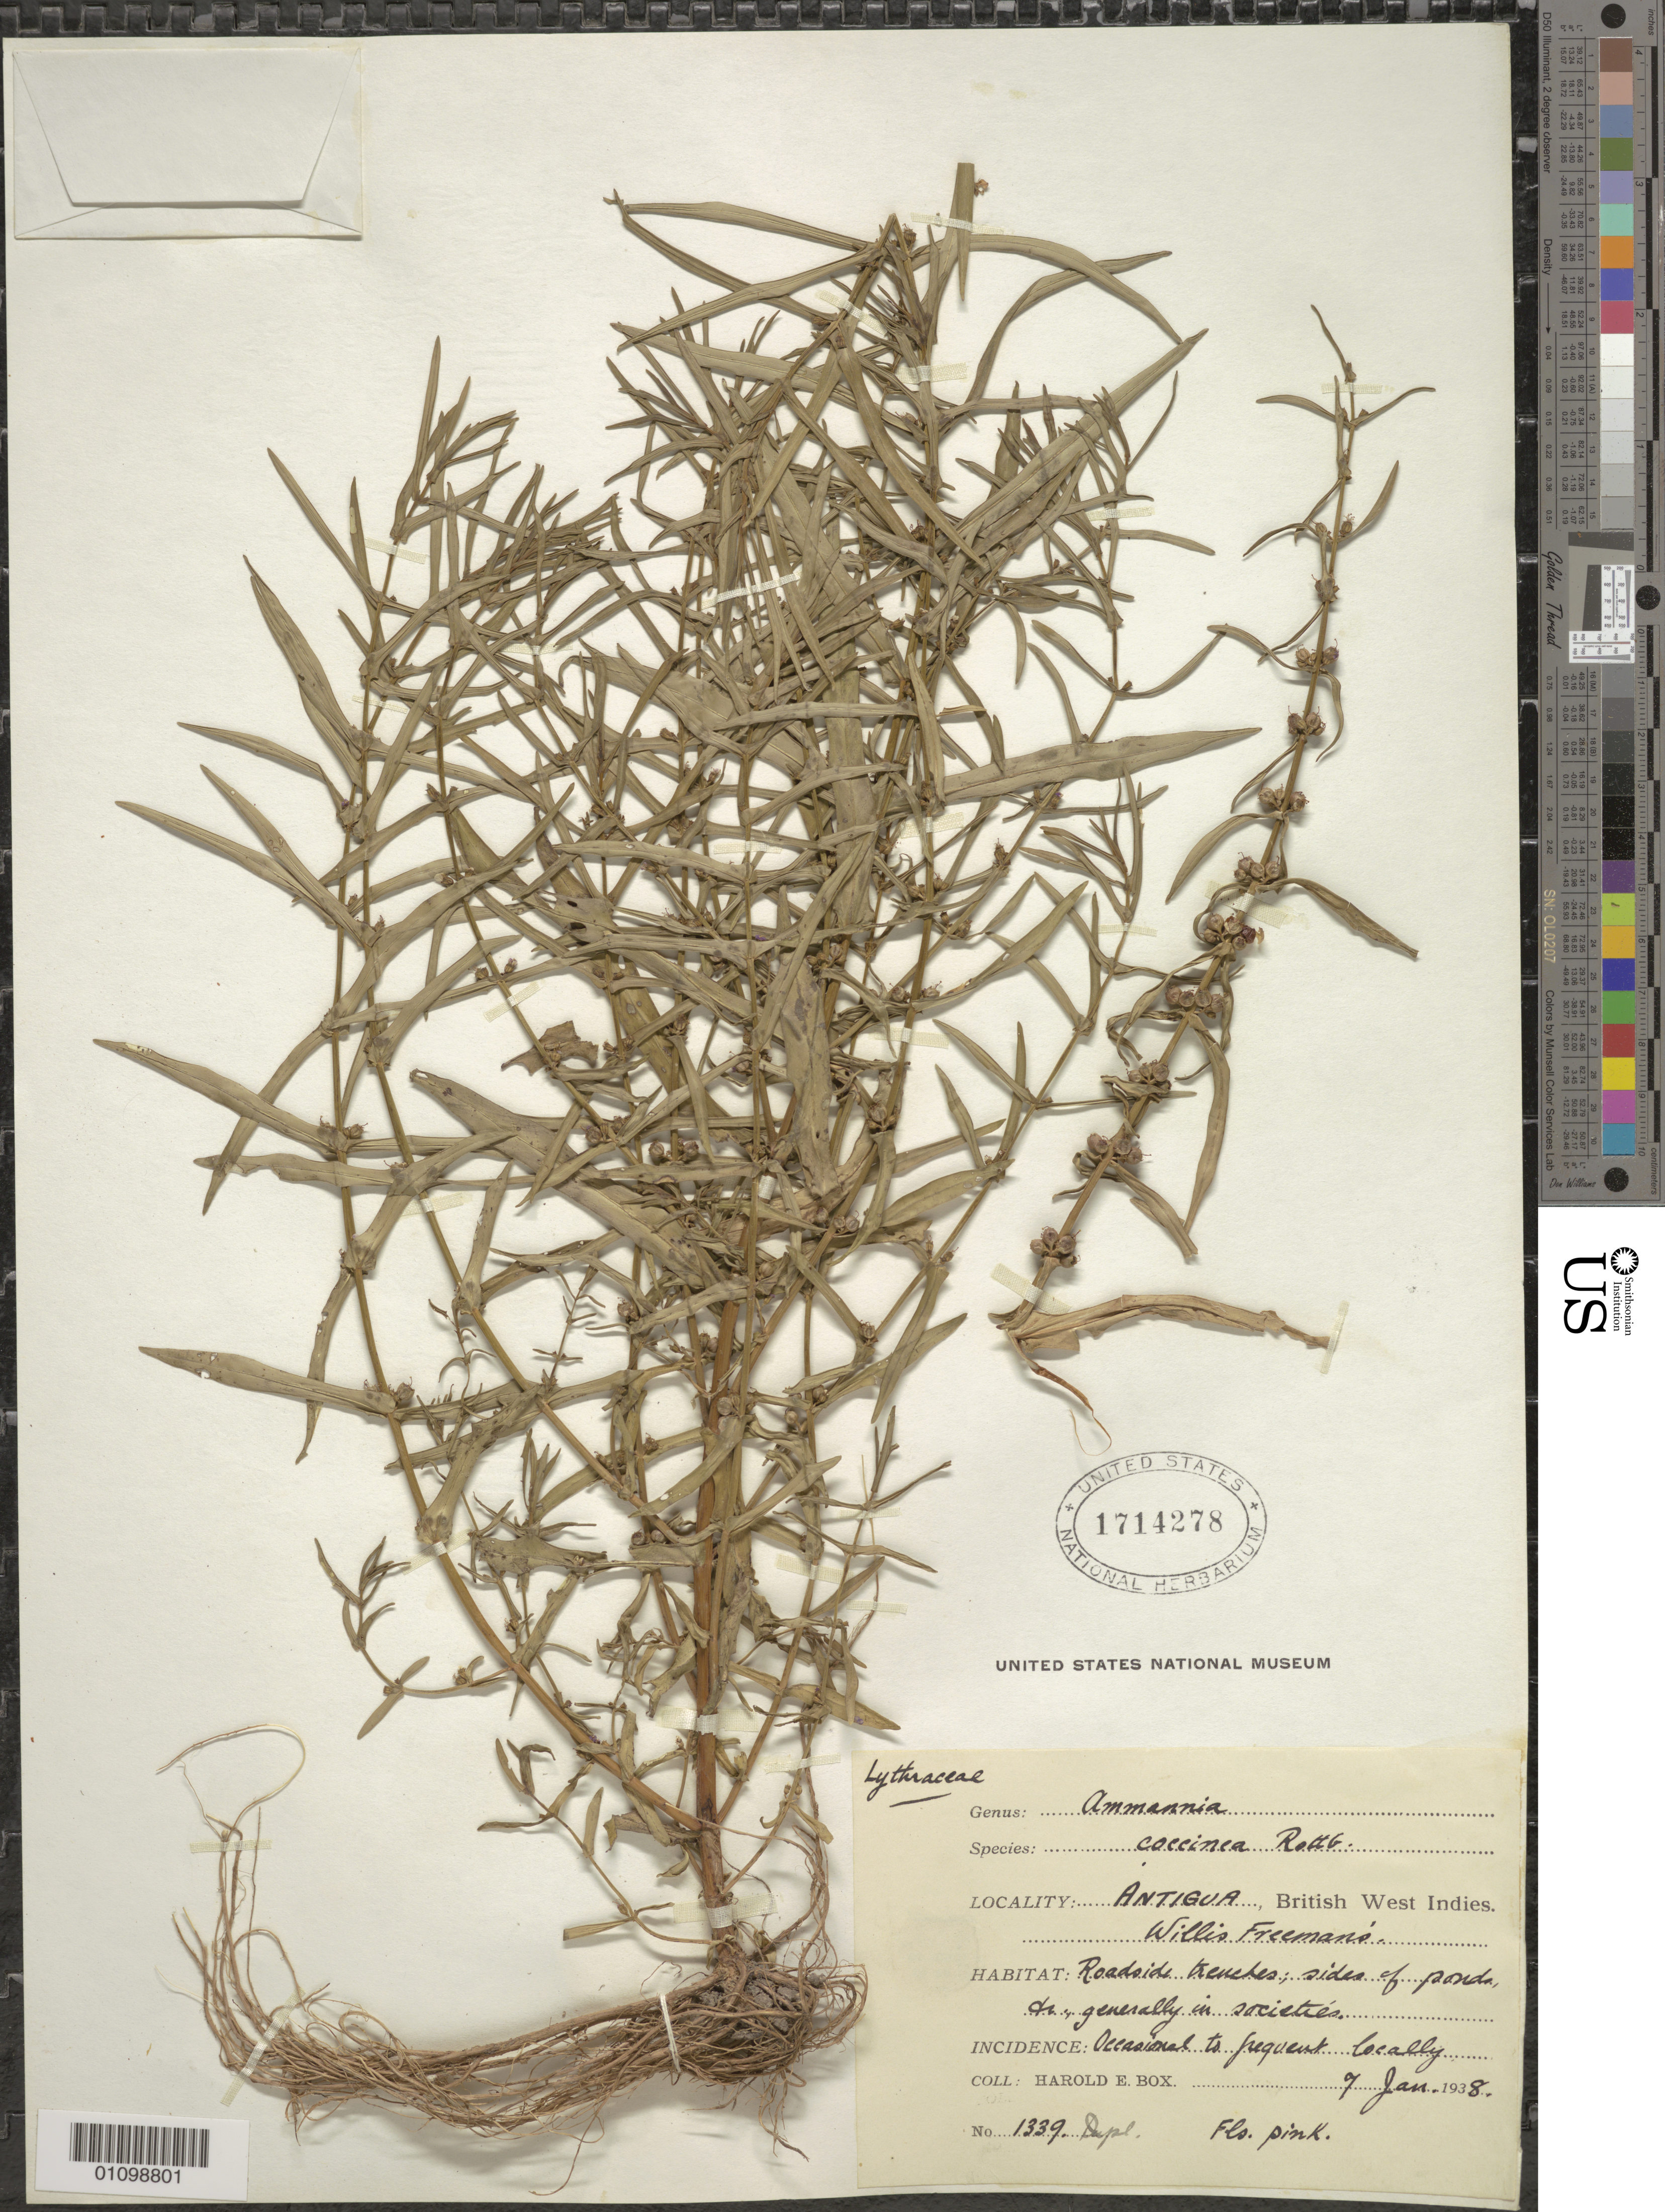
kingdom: Plantae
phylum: Tracheophyta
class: Magnoliopsida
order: Myrtales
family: Lythraceae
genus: Ammannia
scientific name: Ammannia coccinea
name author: Rottb.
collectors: H. E. Box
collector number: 1339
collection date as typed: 09 Jan 1938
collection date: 1938-01-09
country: Antigua and Barbuda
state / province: Saint Paul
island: Antigua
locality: Willis Freeman's. Roadside trenches, sides of ponds and generally in societies.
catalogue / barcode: US 1714278